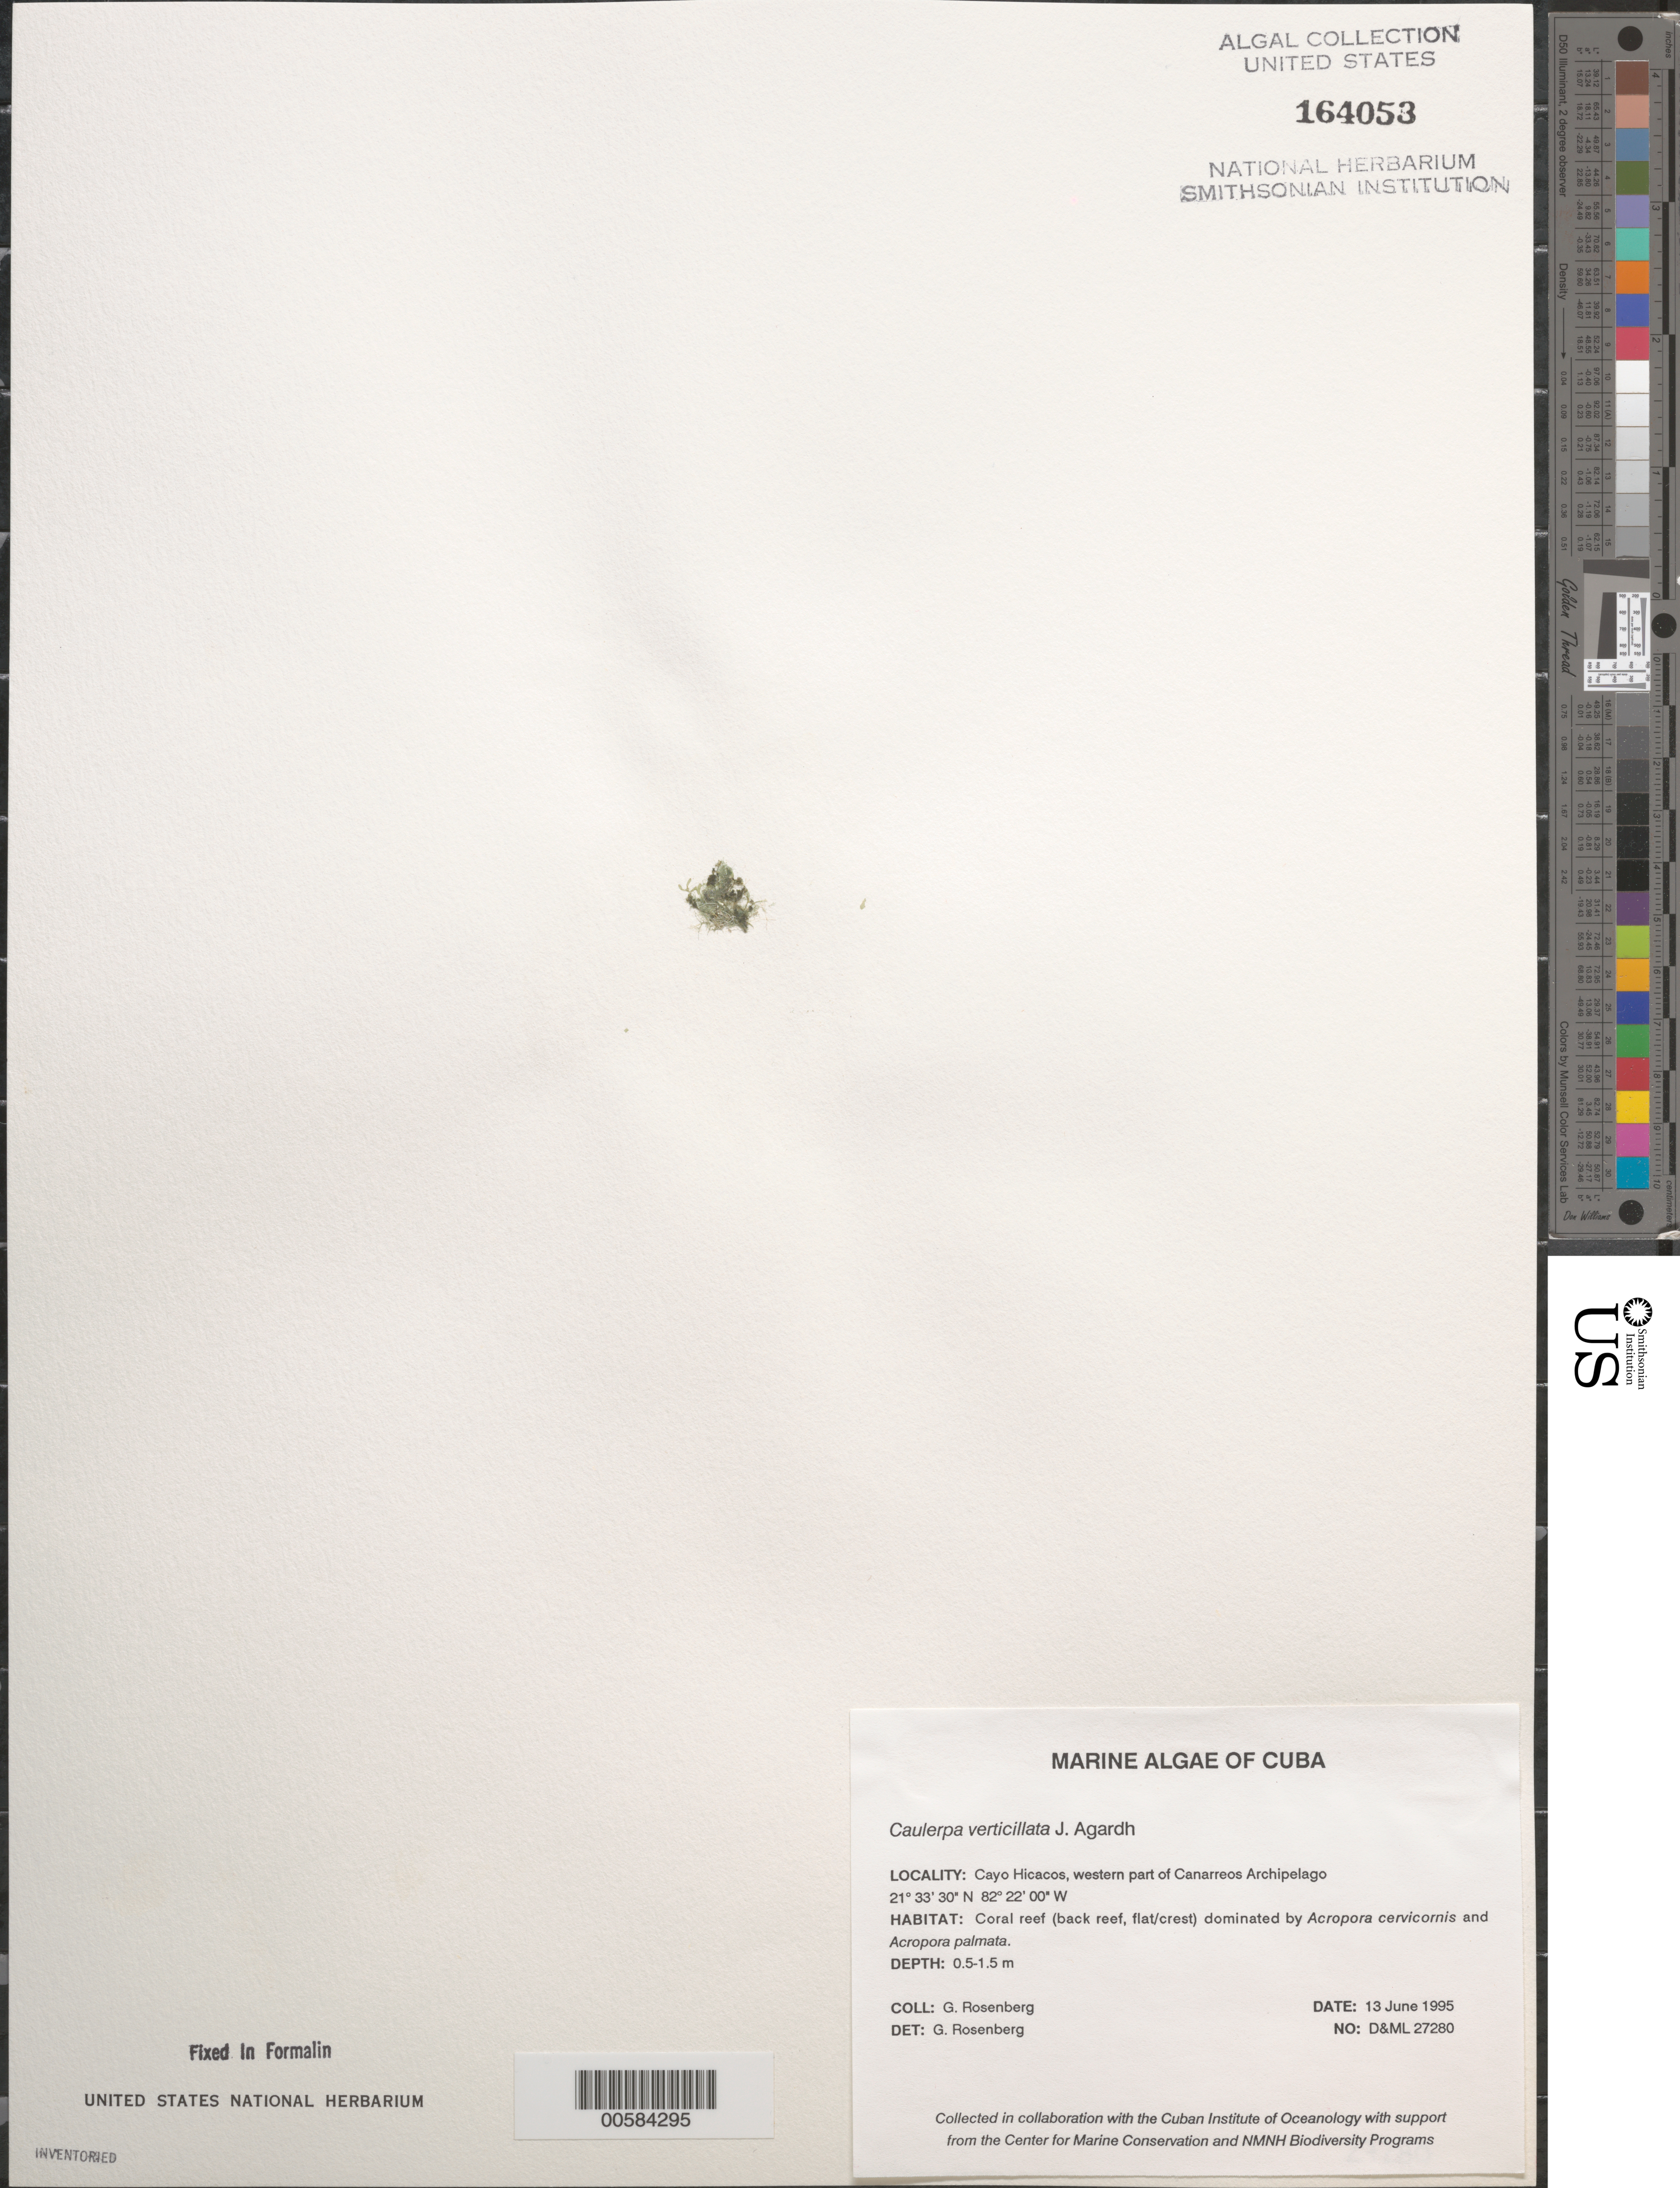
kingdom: Plantae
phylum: Chlorophyta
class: Ulvophyceae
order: Bryopsidales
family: Caulerpaceae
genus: Caulerpa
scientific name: Caulerpa verticillata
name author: J. Agardh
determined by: Rosenberg, G.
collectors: G. Rosenberg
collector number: D&ML 27280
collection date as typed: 13 Jun 1995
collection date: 1995-06-13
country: Cuba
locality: Cayo hicacos, western canarreos archipelago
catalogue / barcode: US 164053